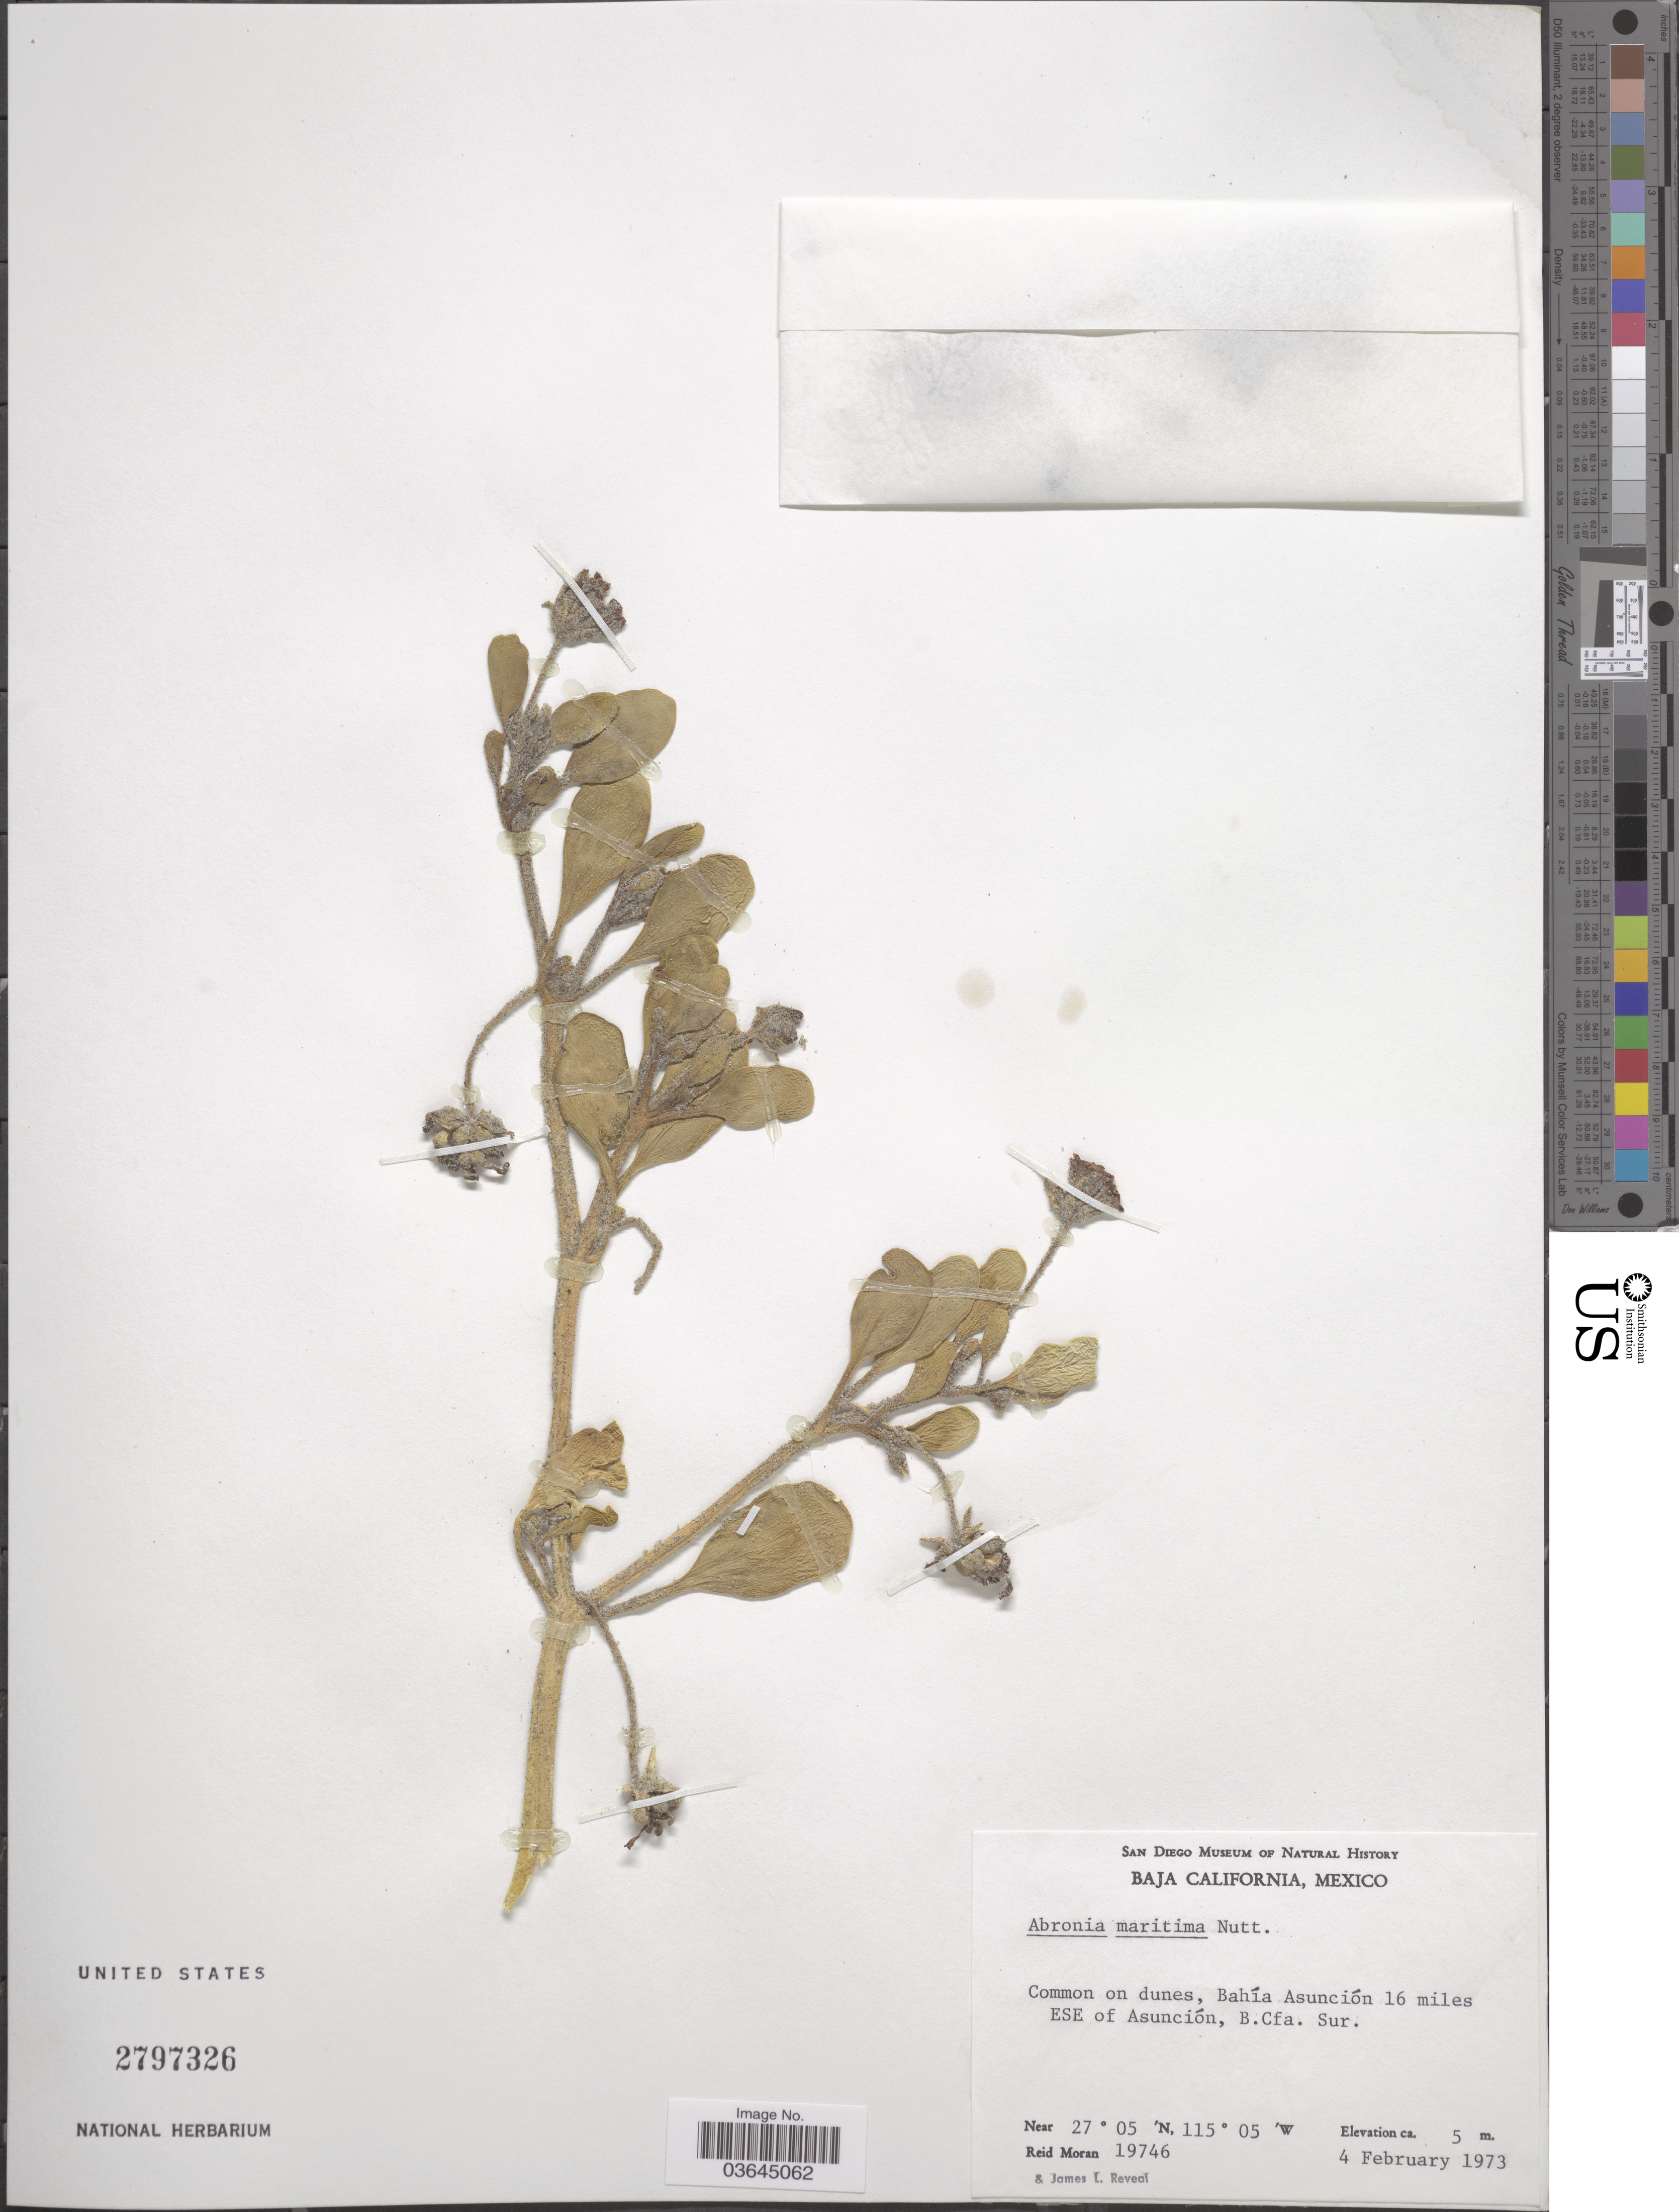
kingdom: Plantae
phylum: Tracheophyta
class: Magnoliopsida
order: Caryophyllales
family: Nyctaginaceae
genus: Abronia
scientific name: Abronia maritima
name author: Nutt. ex S. Watson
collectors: R. Moran & J. L. Reveal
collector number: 19746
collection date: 1973-02-04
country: Mexico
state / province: Baja California Sur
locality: Bahía Asunción 16 miles ESE of Asunción, B. Cfa. Sur.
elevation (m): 5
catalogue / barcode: US 2797326